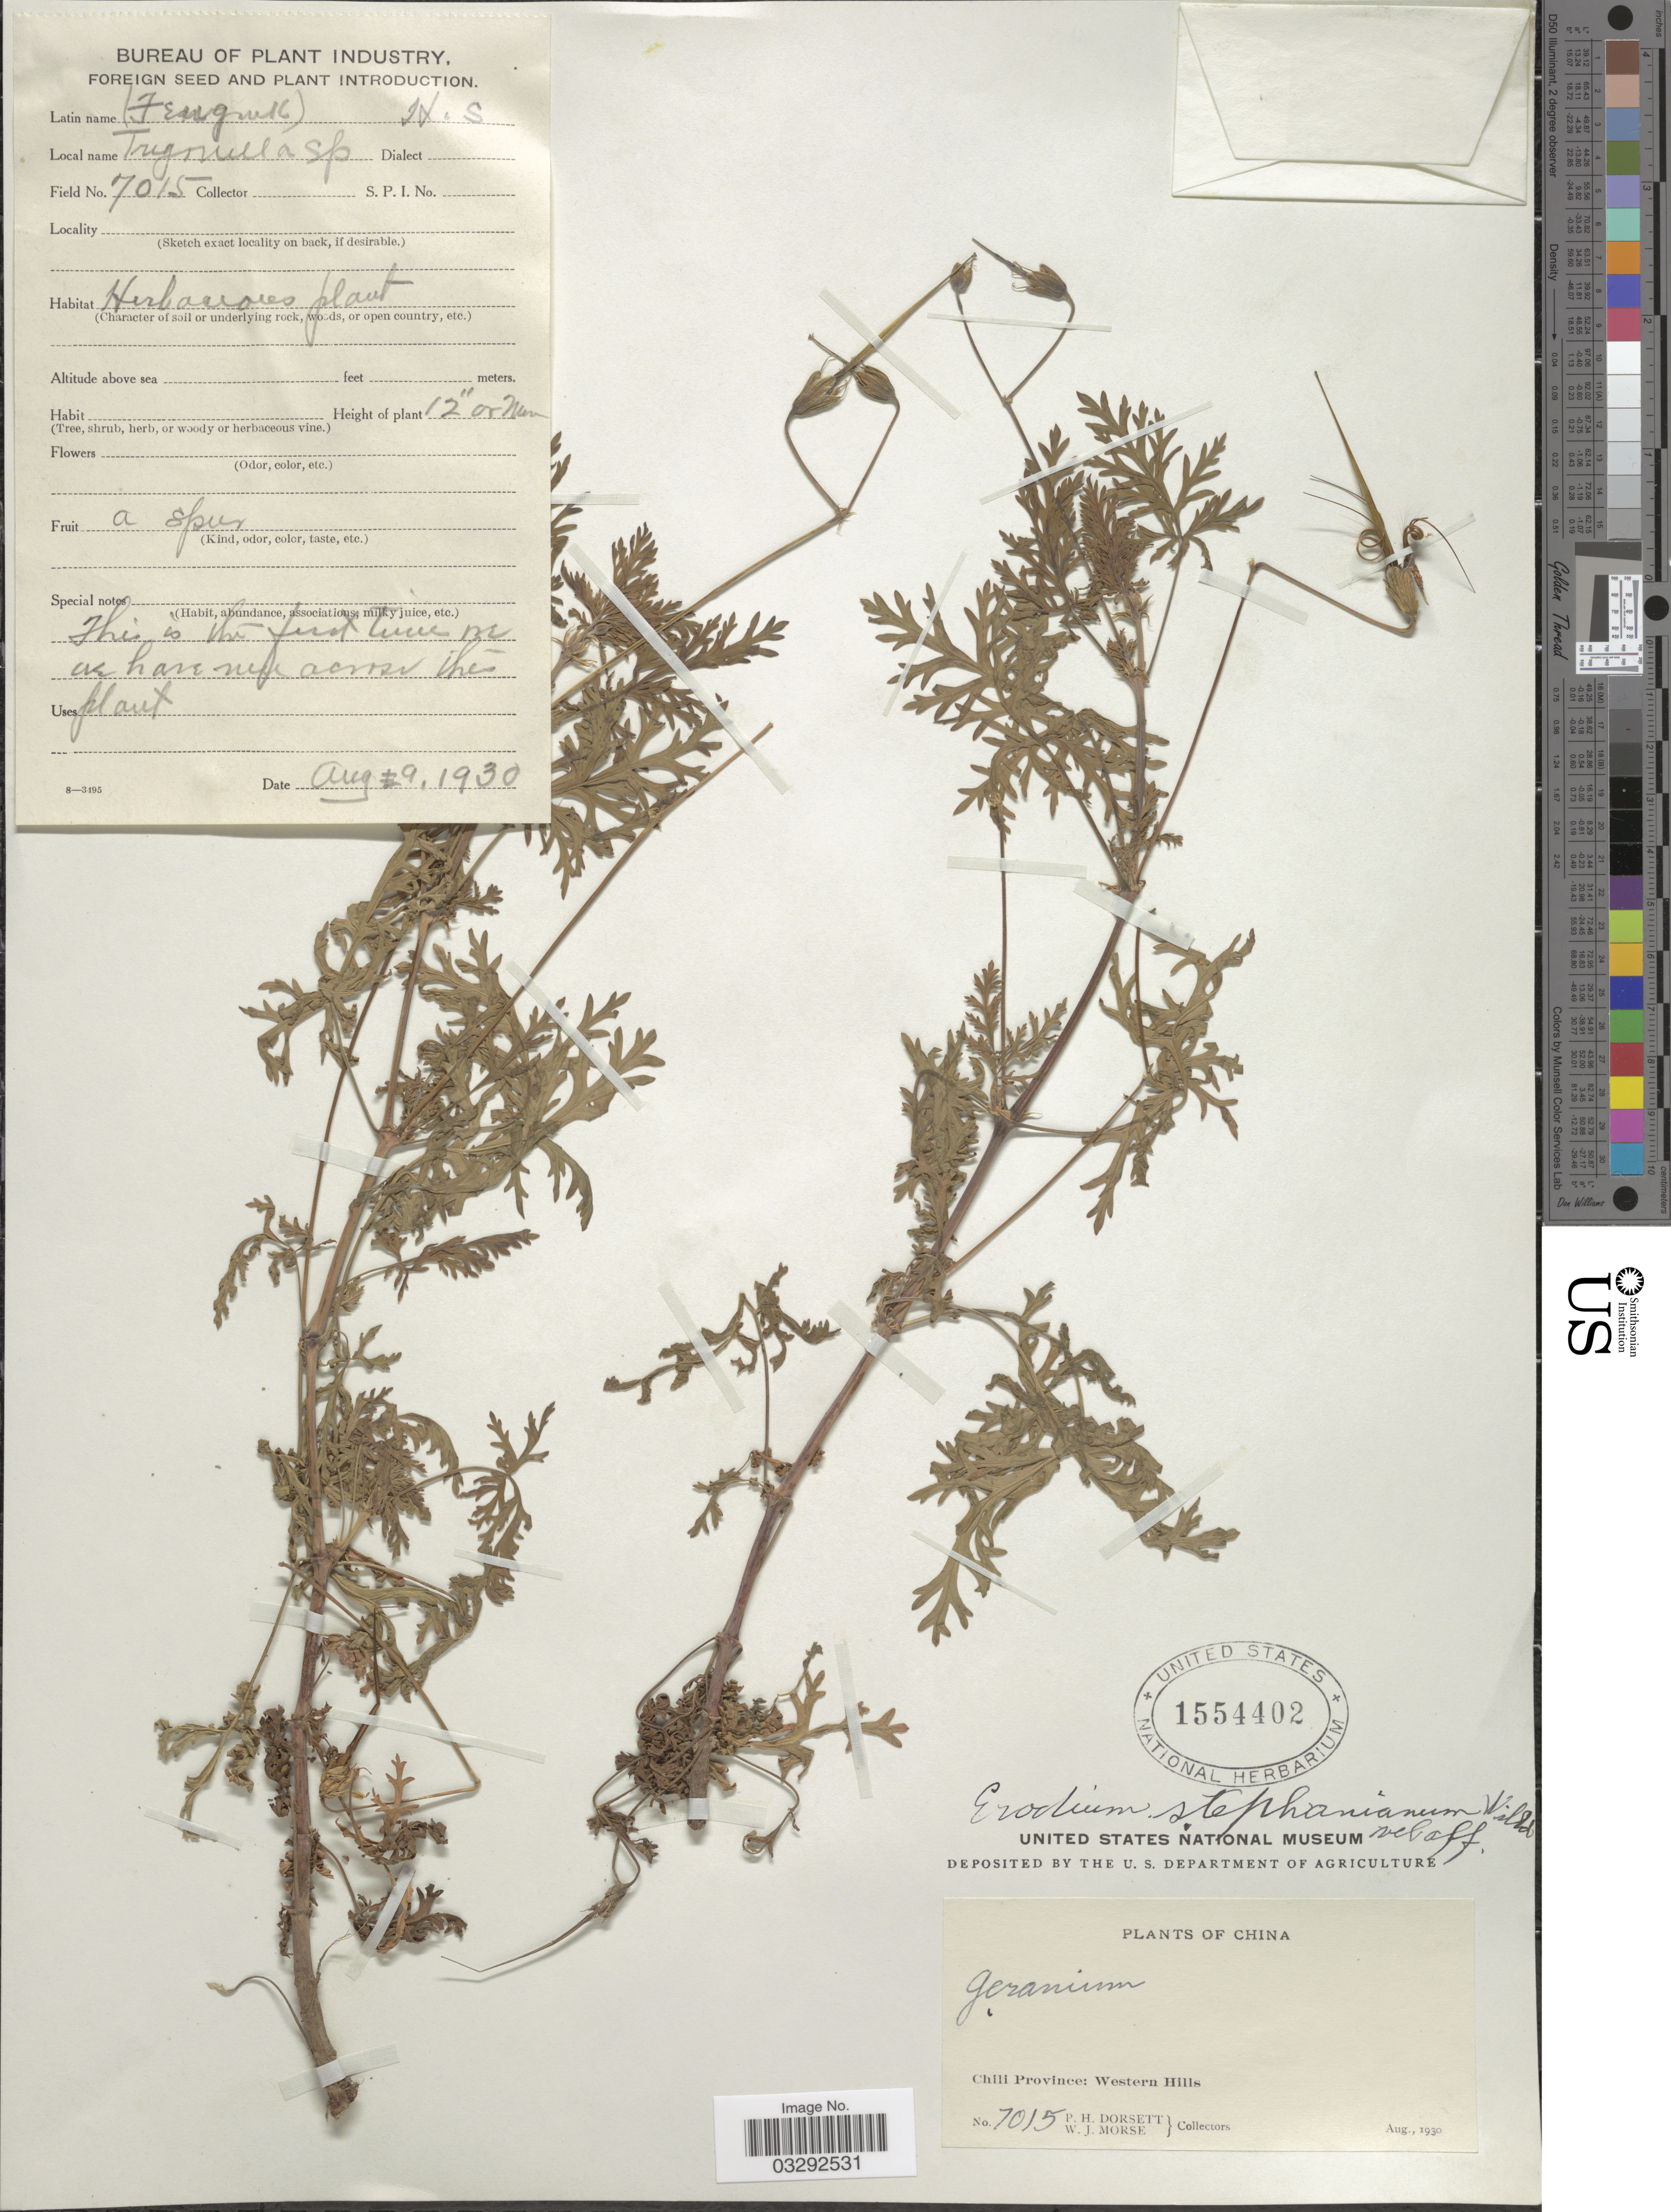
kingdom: Plantae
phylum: Tracheophyta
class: Magnoliopsida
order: Geraniales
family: Geraniaceae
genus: Erodium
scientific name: Erodium stephanianum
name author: Willd.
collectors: P. H. Dorsett & W. J. Morse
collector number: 7015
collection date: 1930-08-09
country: China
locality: Chili Province: Western Hills.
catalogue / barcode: US 1554402